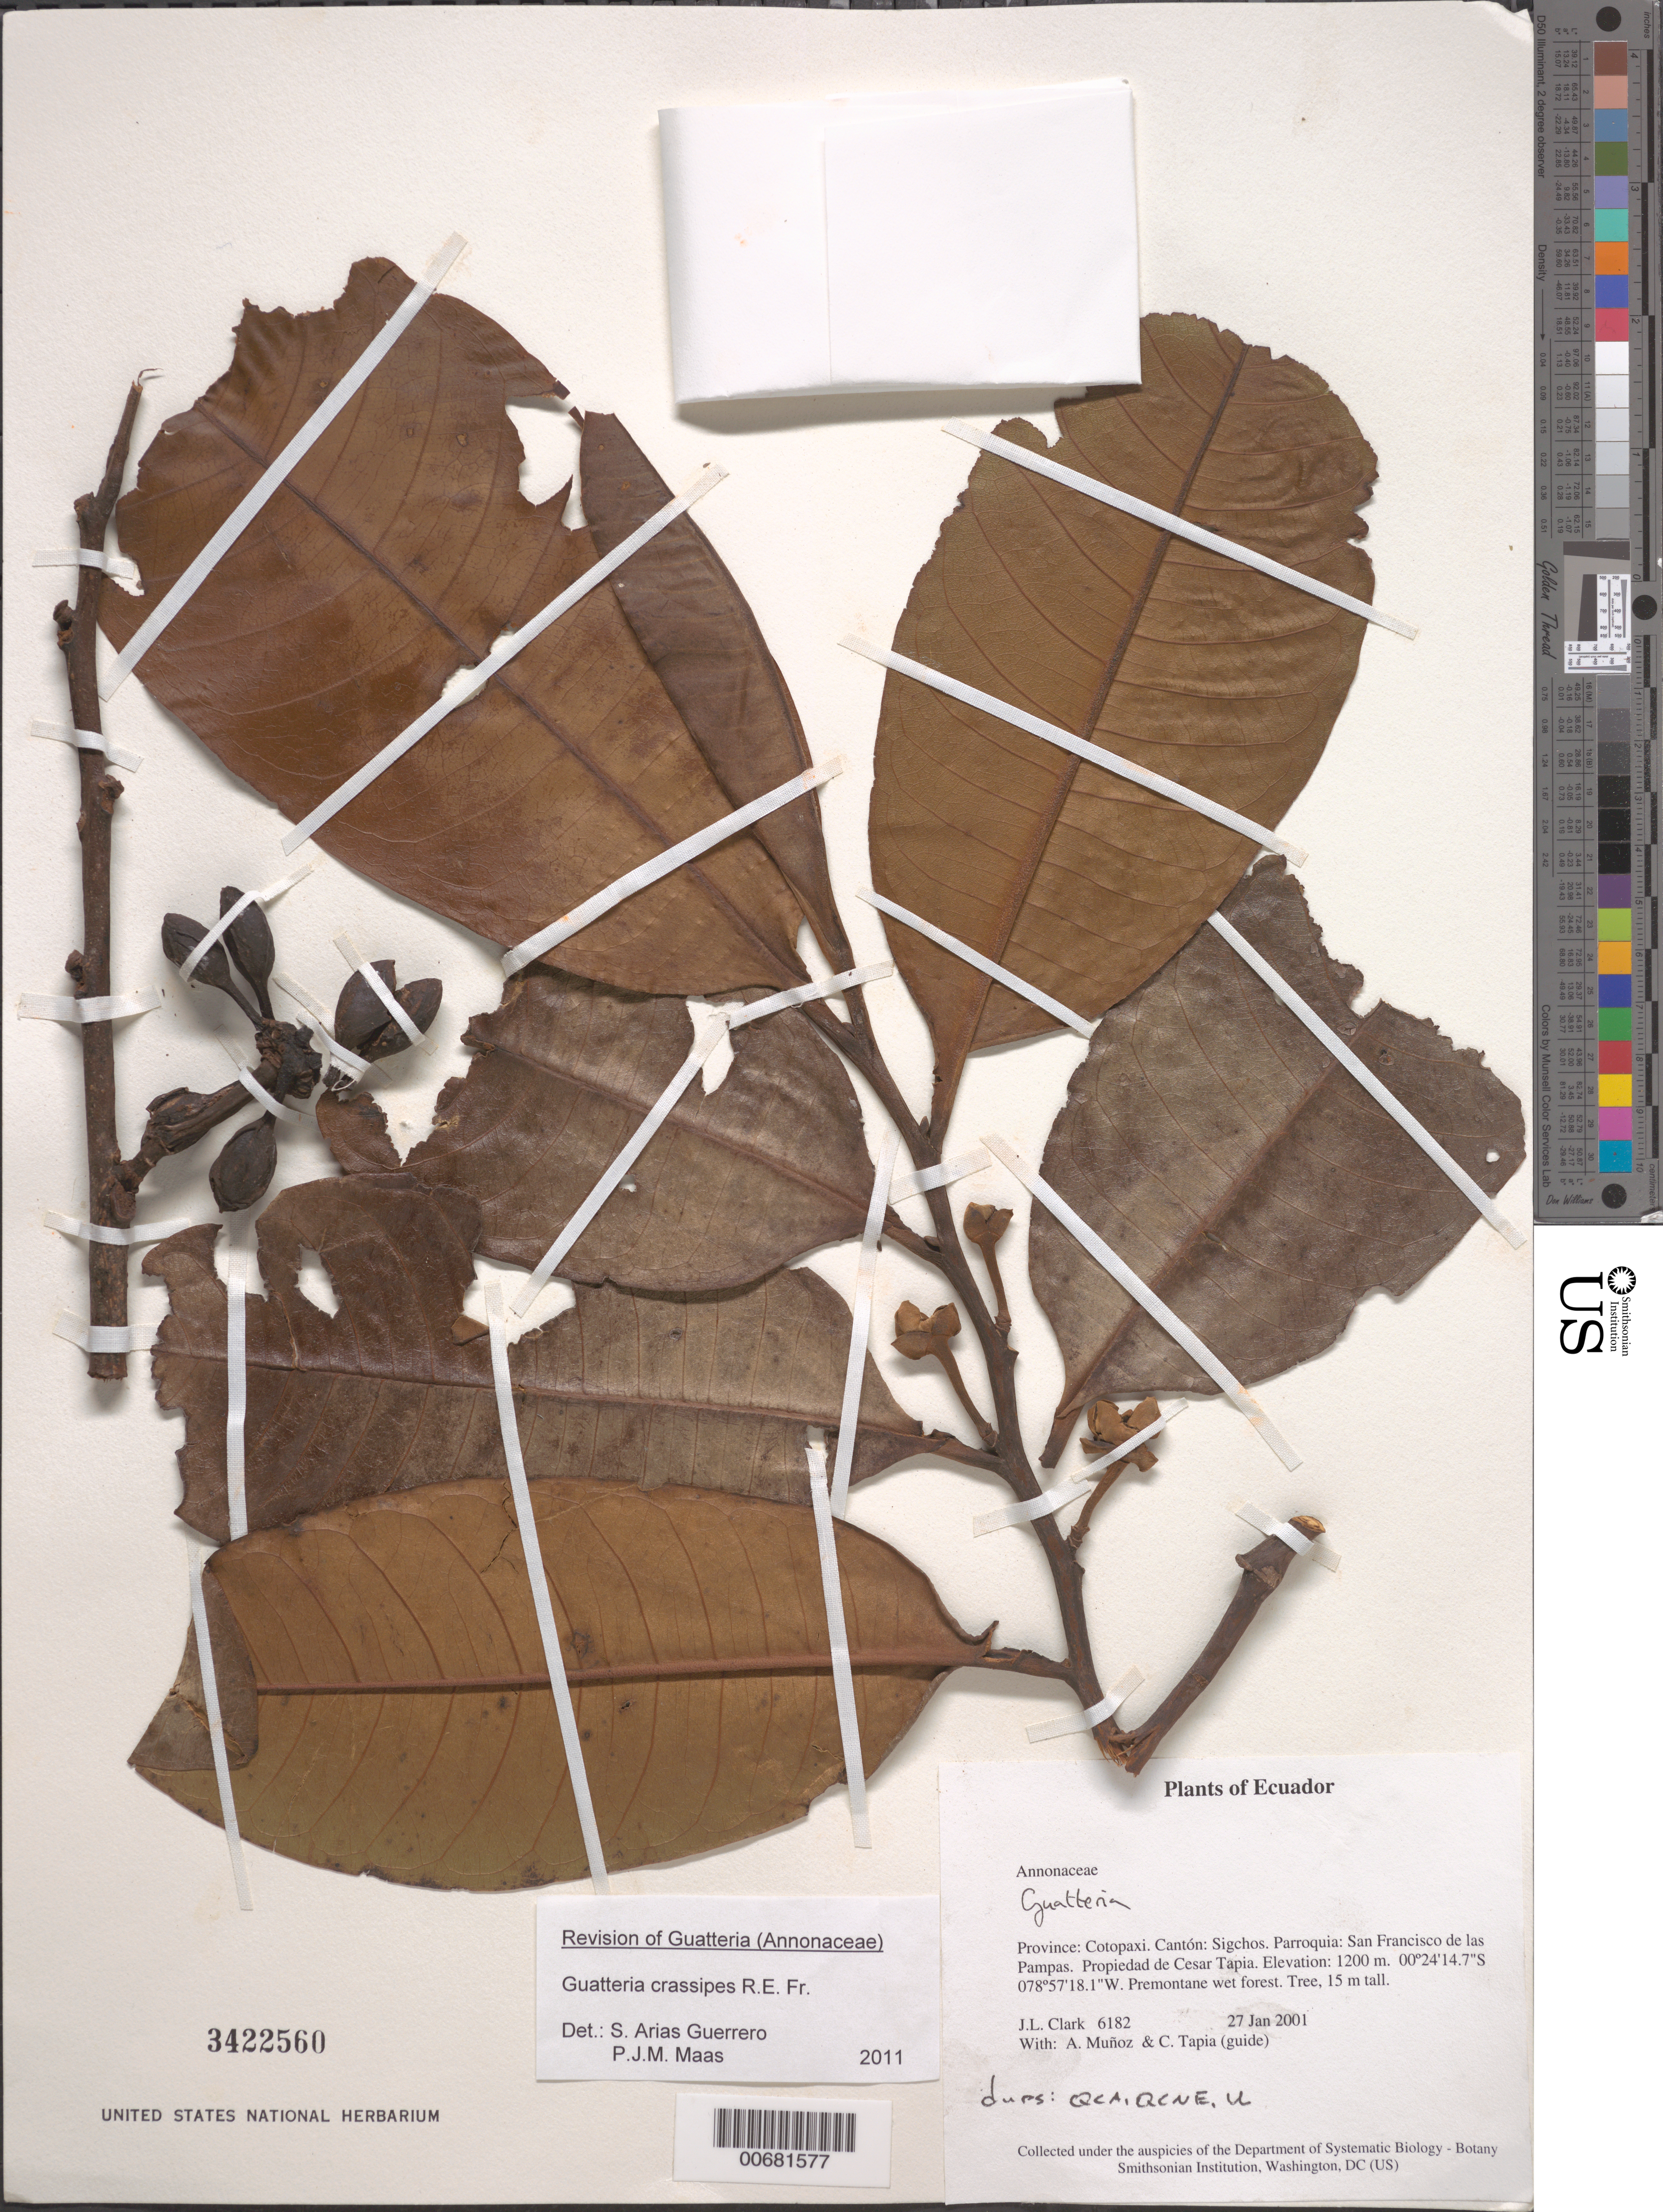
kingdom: Plantae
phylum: Tracheophyta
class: Magnoliopsida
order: Magnoliales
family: Annonaceae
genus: Guatteria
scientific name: Guatteria crassipes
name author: R.E. Fr.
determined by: Arias Guerrero, S.; Maas, P. J.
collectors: J. L. Clark, A. Muñoz & C. Tapia (guide)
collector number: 6182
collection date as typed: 27 Jan 2001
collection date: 2001-01-27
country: Ecuador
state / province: Cotopaxi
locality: Sigchos. Parroquia: San Francisco de las Pampas. Propiedad de Cesar Tapia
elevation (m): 1200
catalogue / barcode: US 3422560